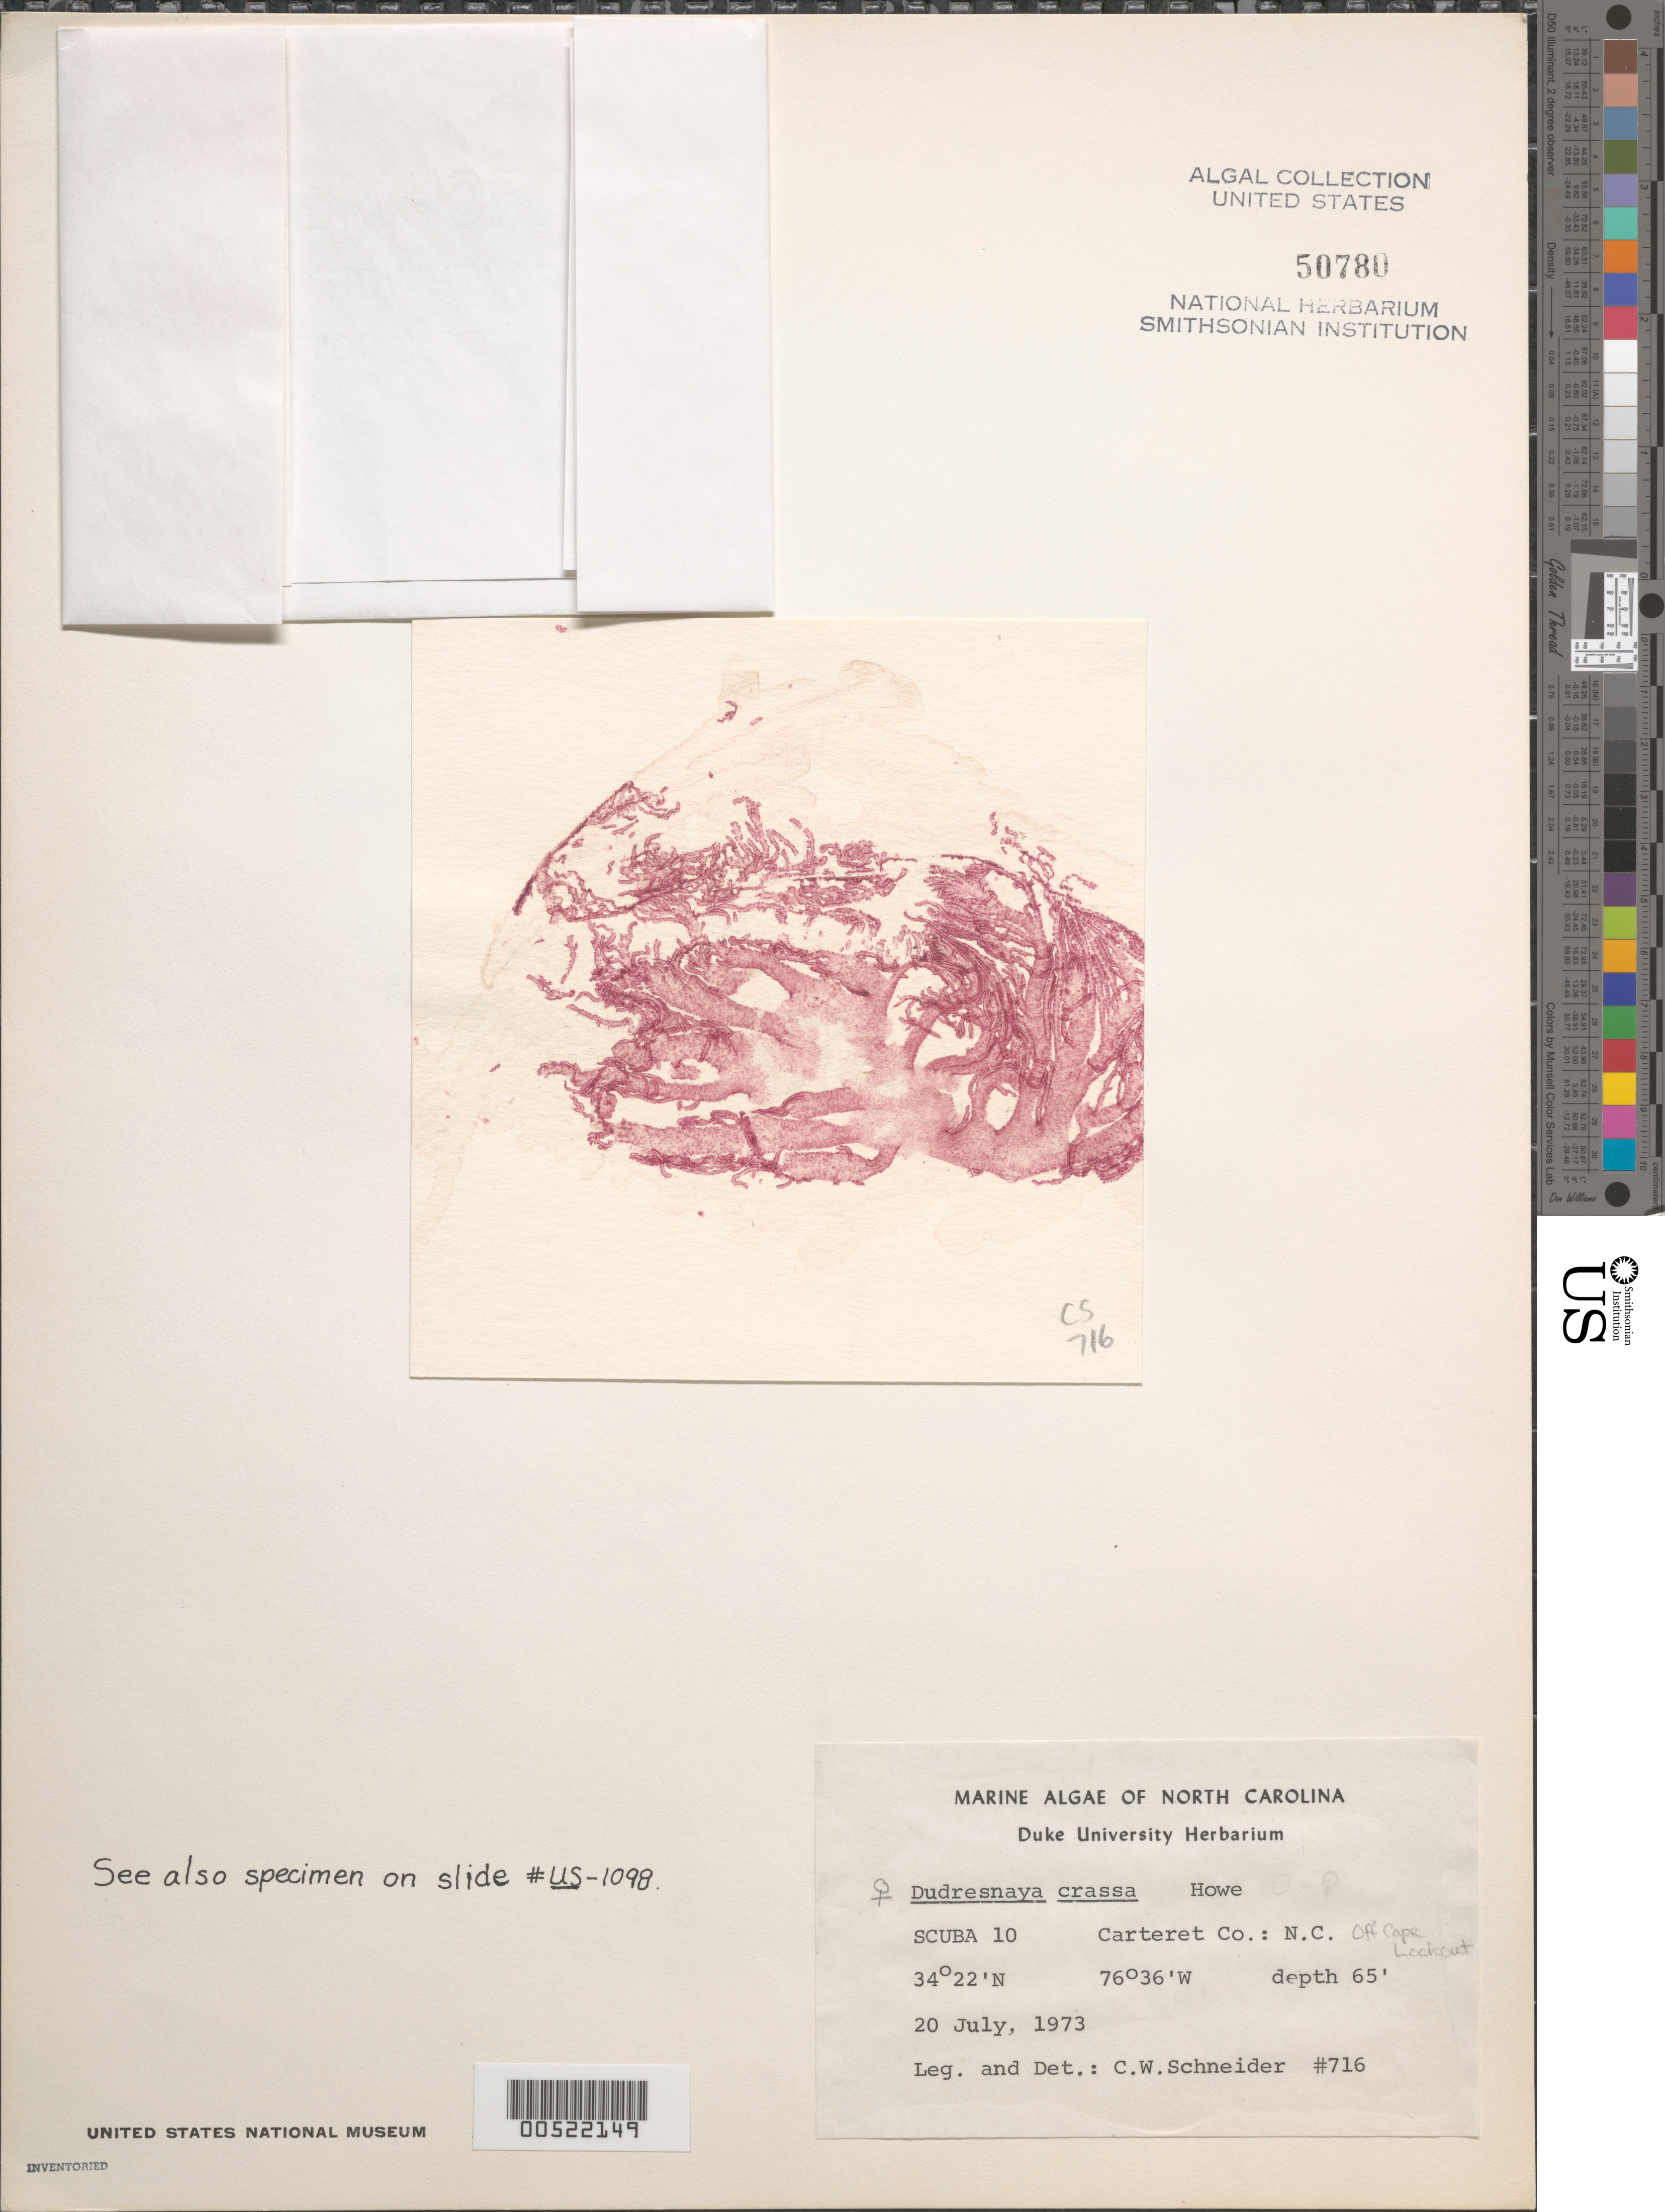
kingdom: Plantae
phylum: Rhodophyta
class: Florideophyceae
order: Gigartinales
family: Dumontiaceae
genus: Dudresnaya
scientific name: Dudresnaya crassa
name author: M. Howe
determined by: Schneider, C. W.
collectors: C. W. Schneider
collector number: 716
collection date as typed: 20 Jul 1973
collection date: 1973-07-20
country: United States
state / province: North Carolina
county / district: Carteret County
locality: Off Cape Lookout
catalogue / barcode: US 50780